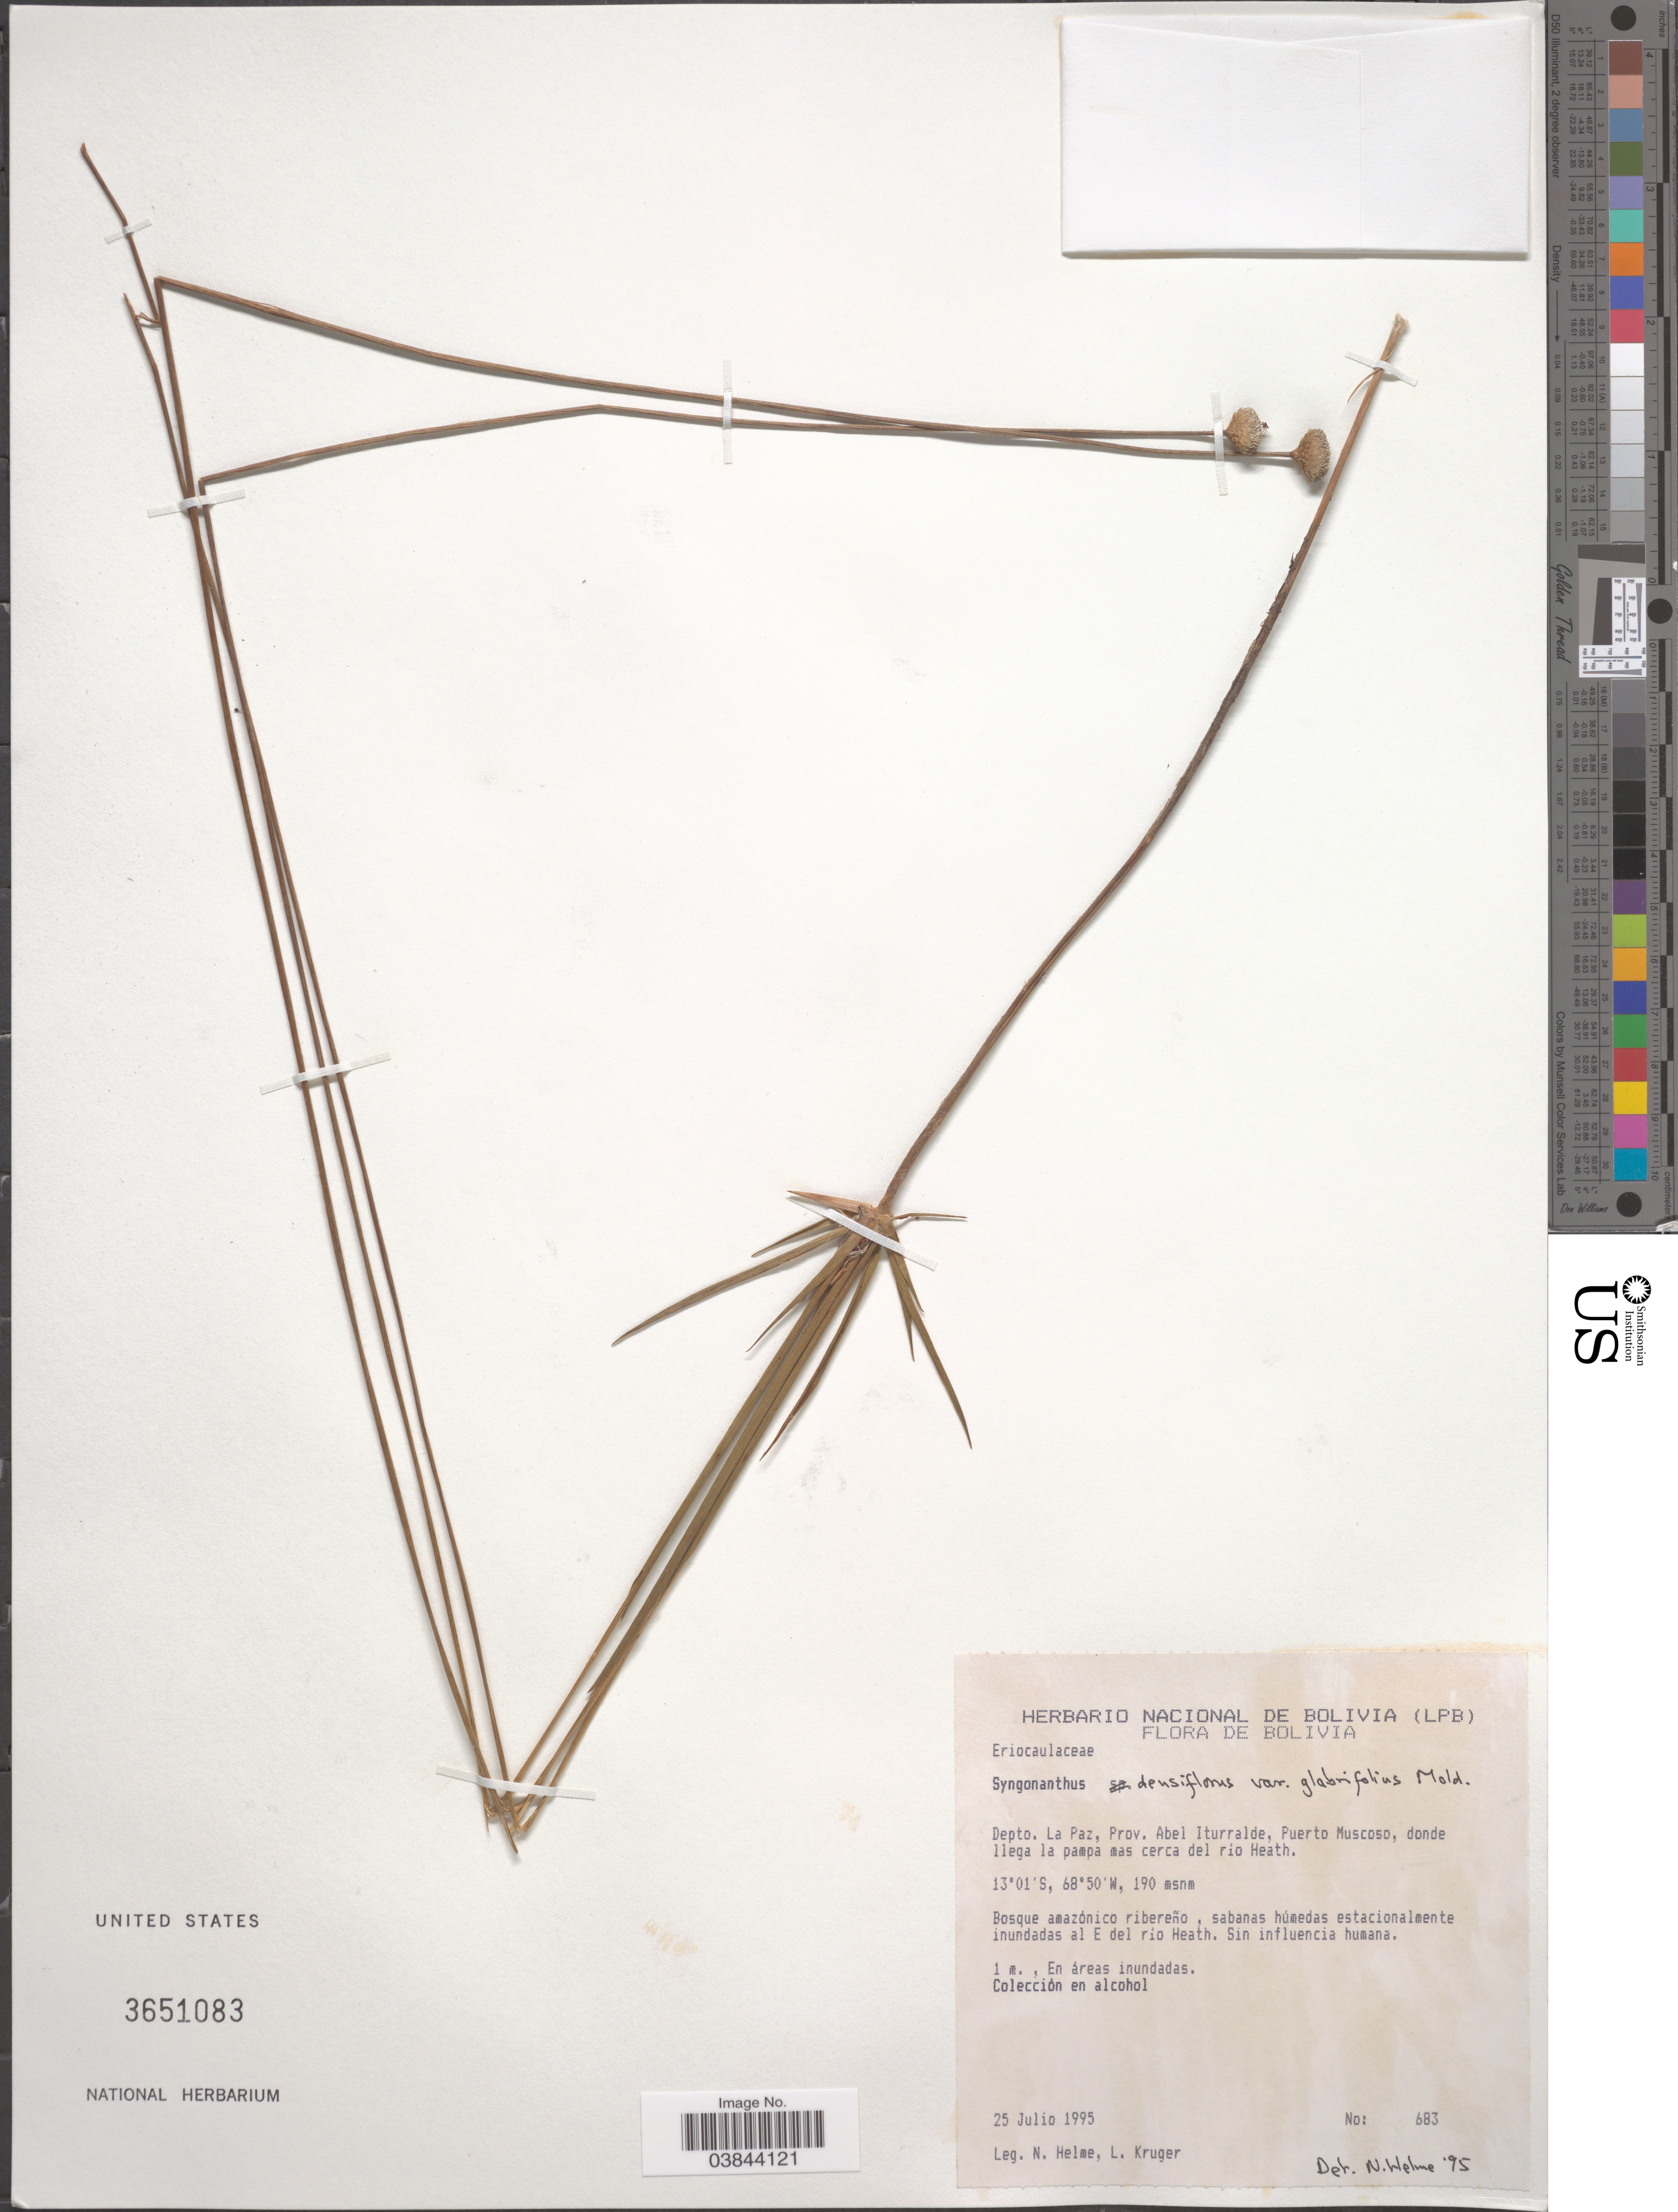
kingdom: Plantae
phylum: Tracheophyta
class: Liliopsida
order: Poales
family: Eriocaulaceae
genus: Syngonanthus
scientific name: Syngonanthus densiflorus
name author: (Körn.) Ruhland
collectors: N. Helme & L. Kruger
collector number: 683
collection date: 1995-07-25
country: Bolivia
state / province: La Paz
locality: Depto. La Paz, Prov. Abel Iturralde, Puerto Muscoso, donde llega la pampa mas cerca del río Heath. E del río Heath.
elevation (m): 190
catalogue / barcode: US 3651083